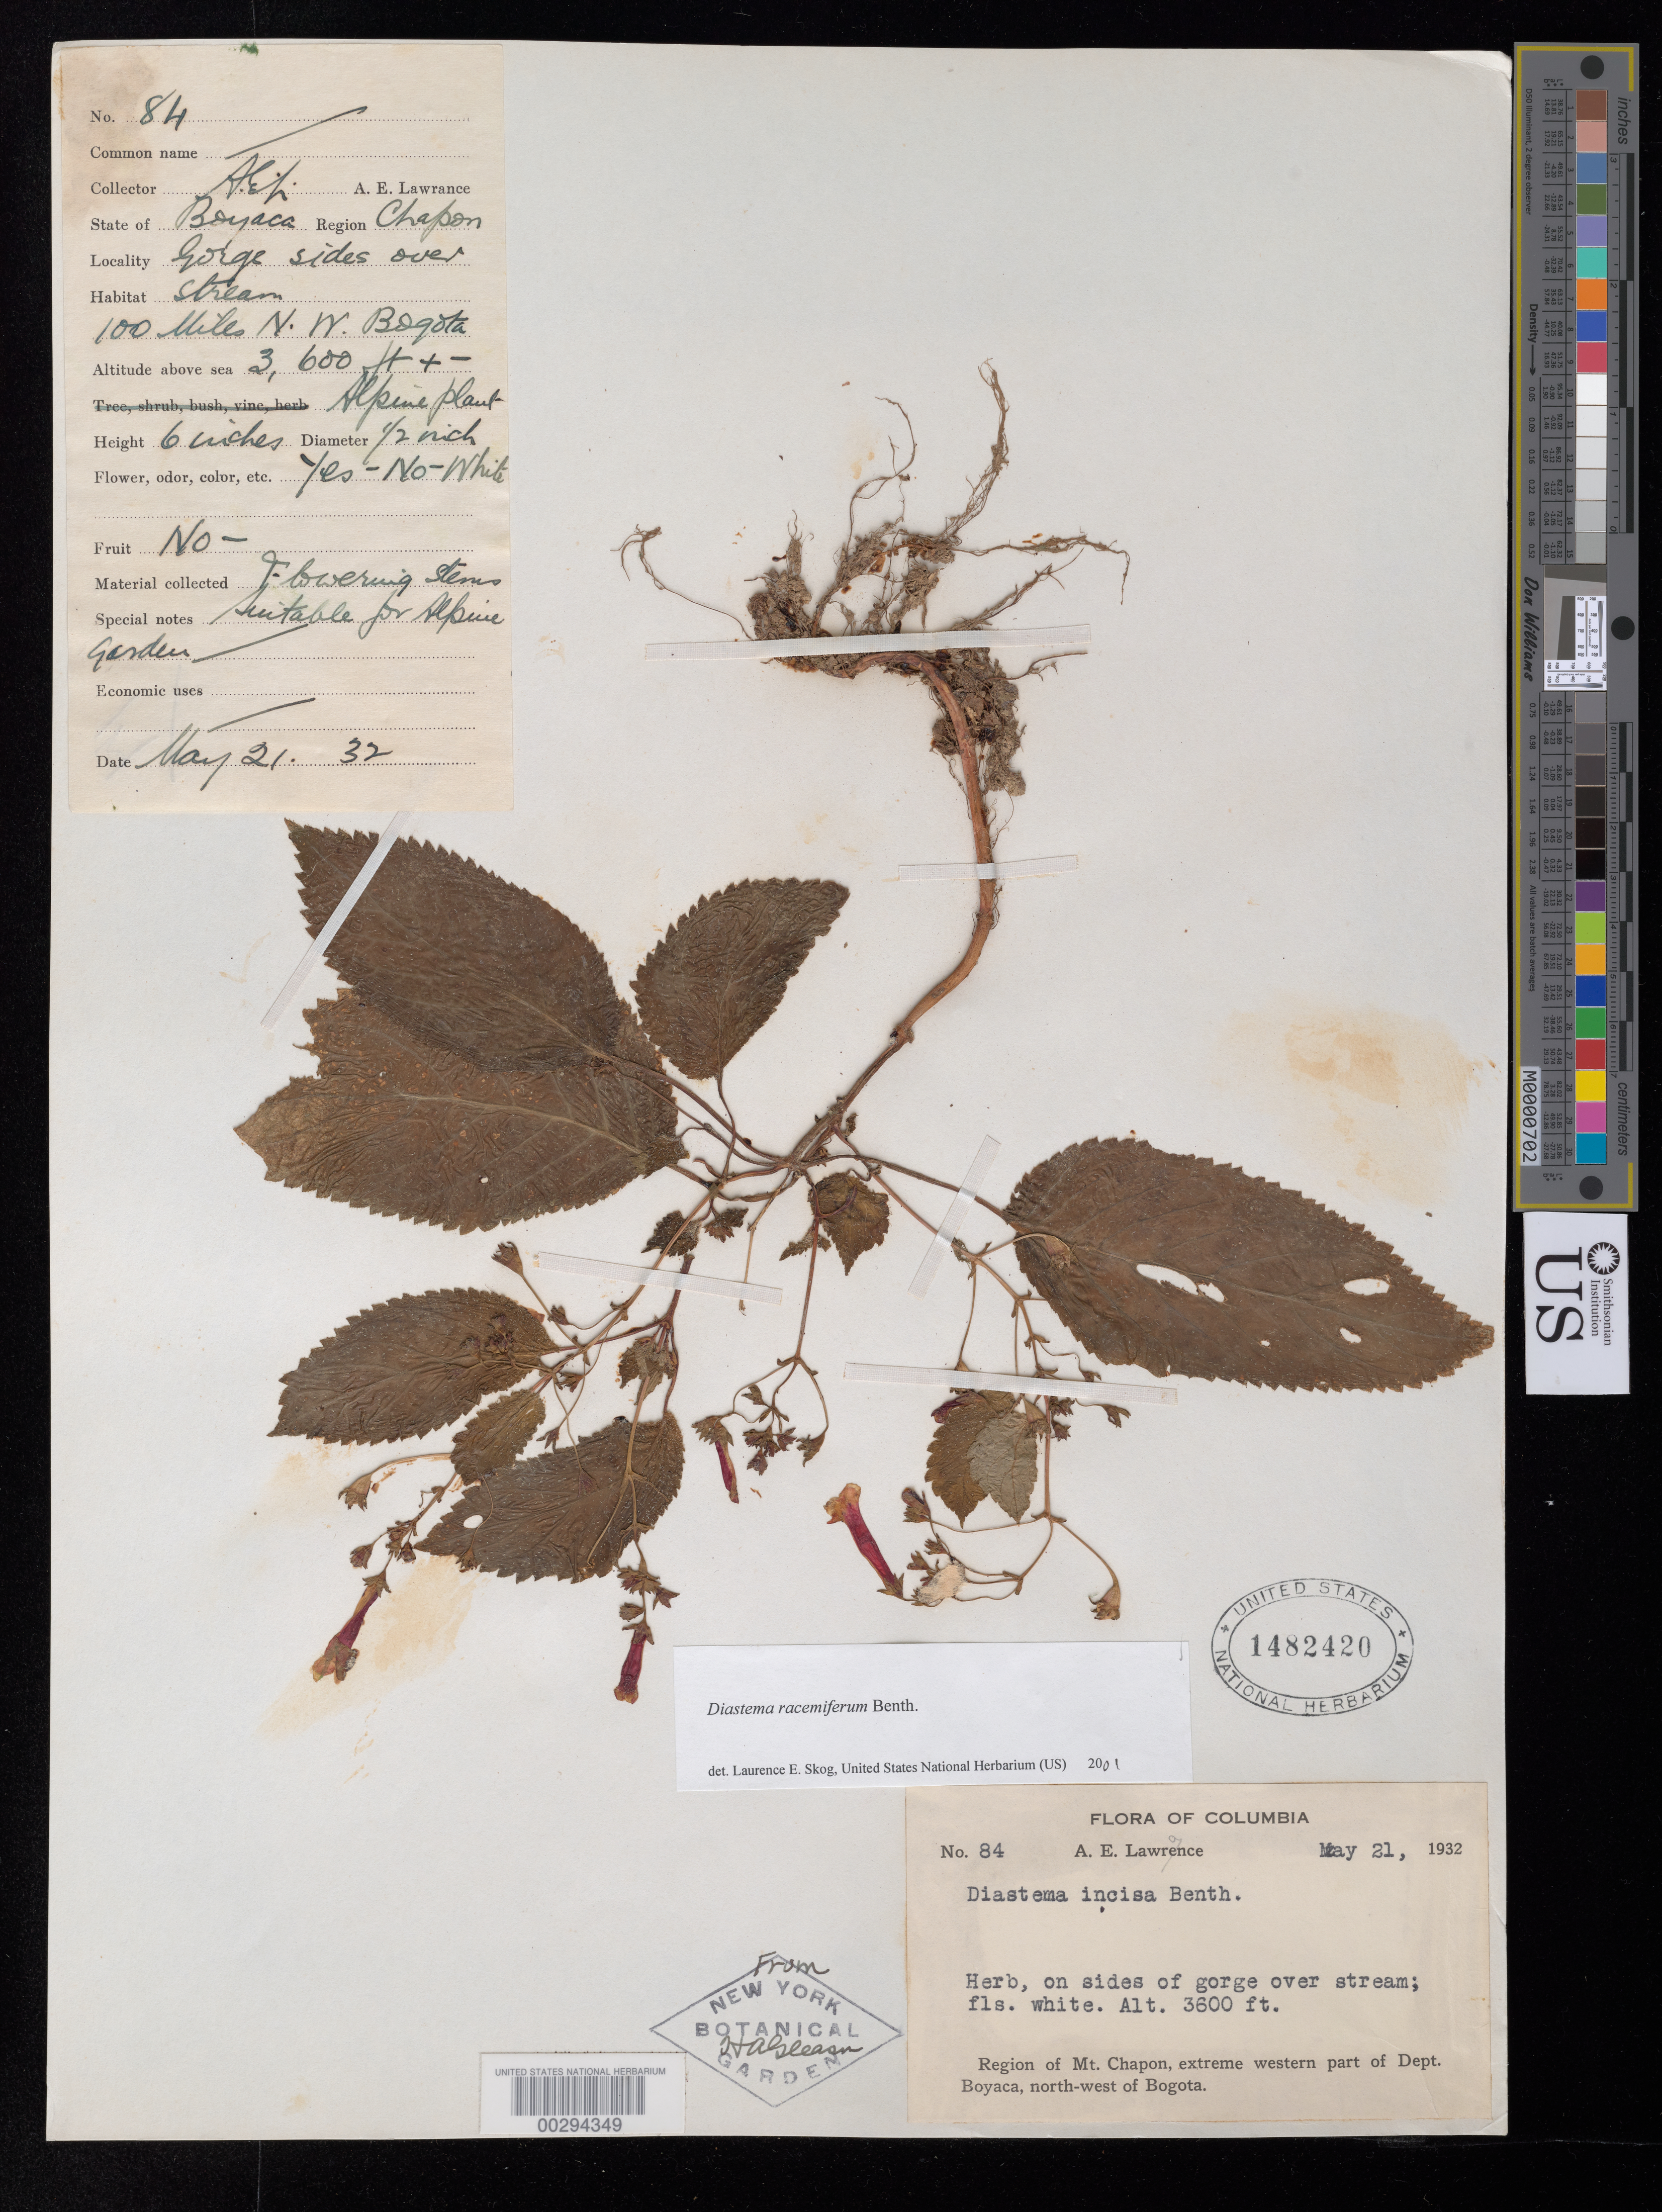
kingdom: Plantae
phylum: Tracheophyta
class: Magnoliopsida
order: Lamiales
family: Gesneriaceae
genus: Diastema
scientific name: Diastema racemiferum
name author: Benth.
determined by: Skog, Laurence E.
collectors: A. Lawrance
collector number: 84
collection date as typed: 21 May 1932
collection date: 1932-05-21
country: Colombia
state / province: Boyacá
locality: Region of Mt Chapon, extreme western part of Dept. Boyaca, 100 miles NW of Bogota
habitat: Gorge sides over stream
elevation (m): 1097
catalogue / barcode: US 1482420